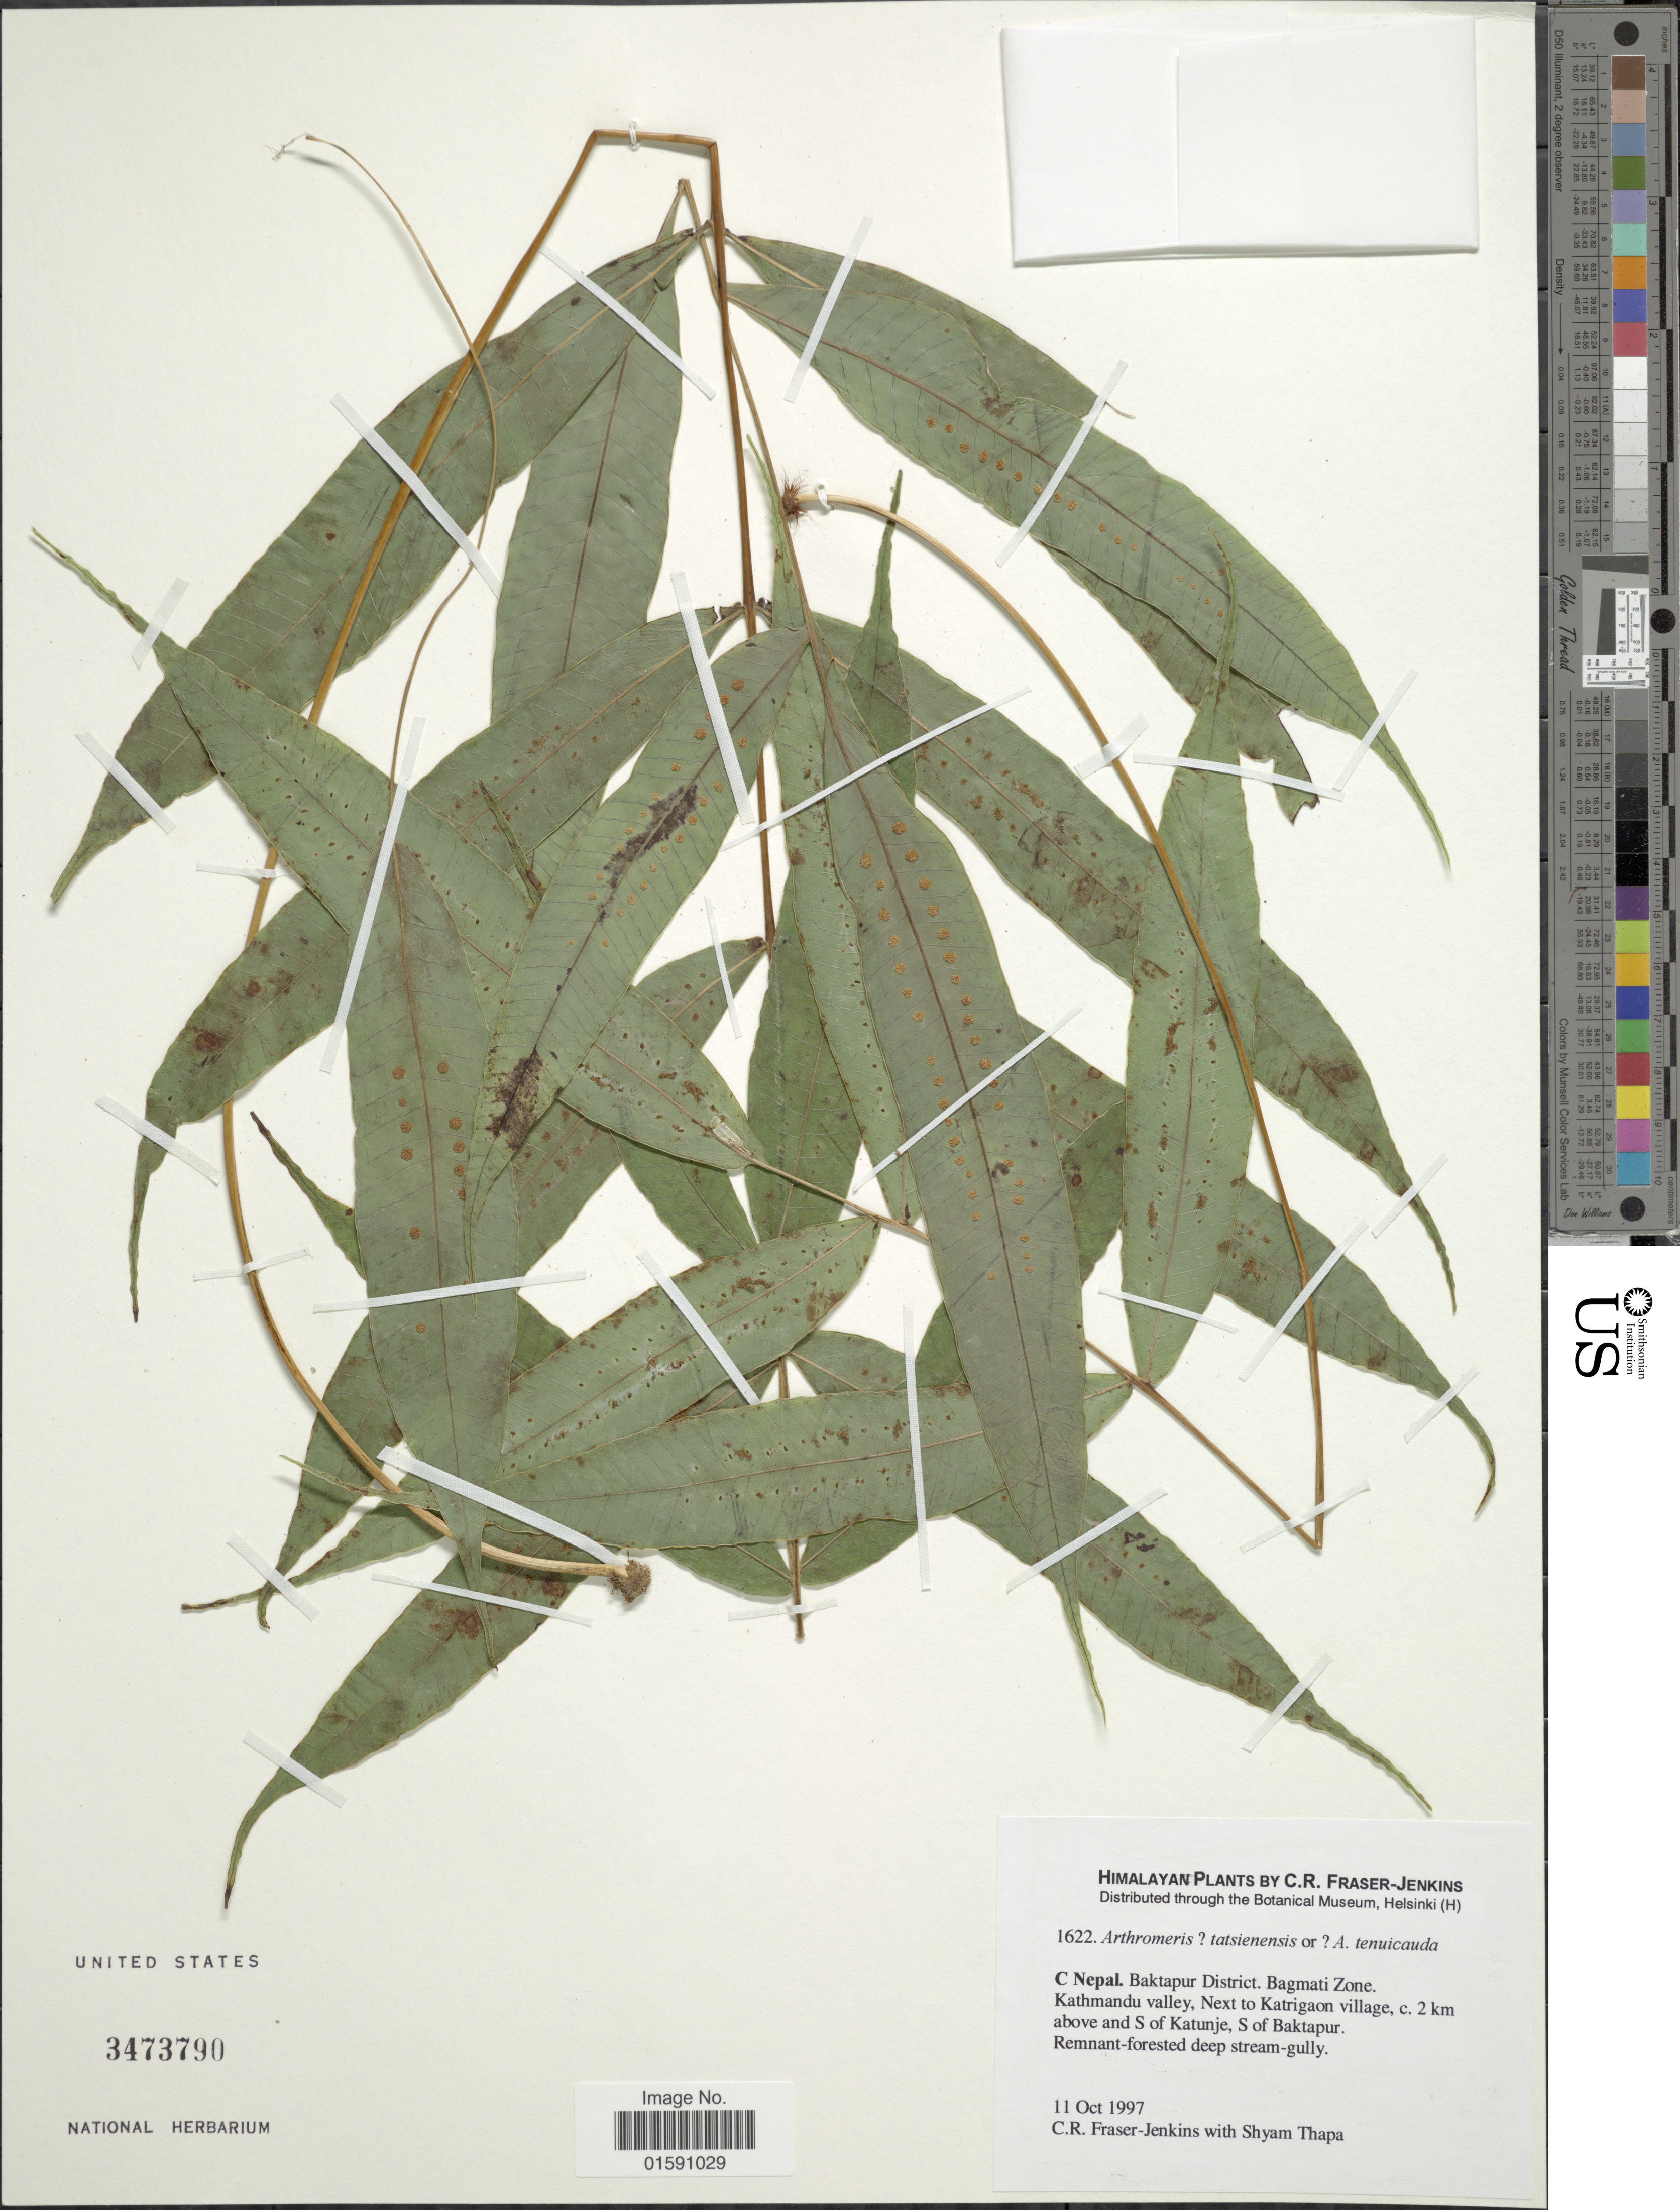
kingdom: Plantae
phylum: Tracheophyta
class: Polypodiopsida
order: Polypodiales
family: Polypodiaceae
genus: Arthromeris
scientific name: Arthromeris tatsienensis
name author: (Fr. & Bureau ex Christ) Ching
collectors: C. R. Fraser-Jenkins & S. Thapa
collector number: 1622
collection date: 1997-10-11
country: Nepal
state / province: Bagmati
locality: C Nepal. Baktapur District. Bagmati Zone. Kathmandu valley, Next to Katrigaon valley, 2 km above and S of Katunje, S of Baktapur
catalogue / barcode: US 3473790